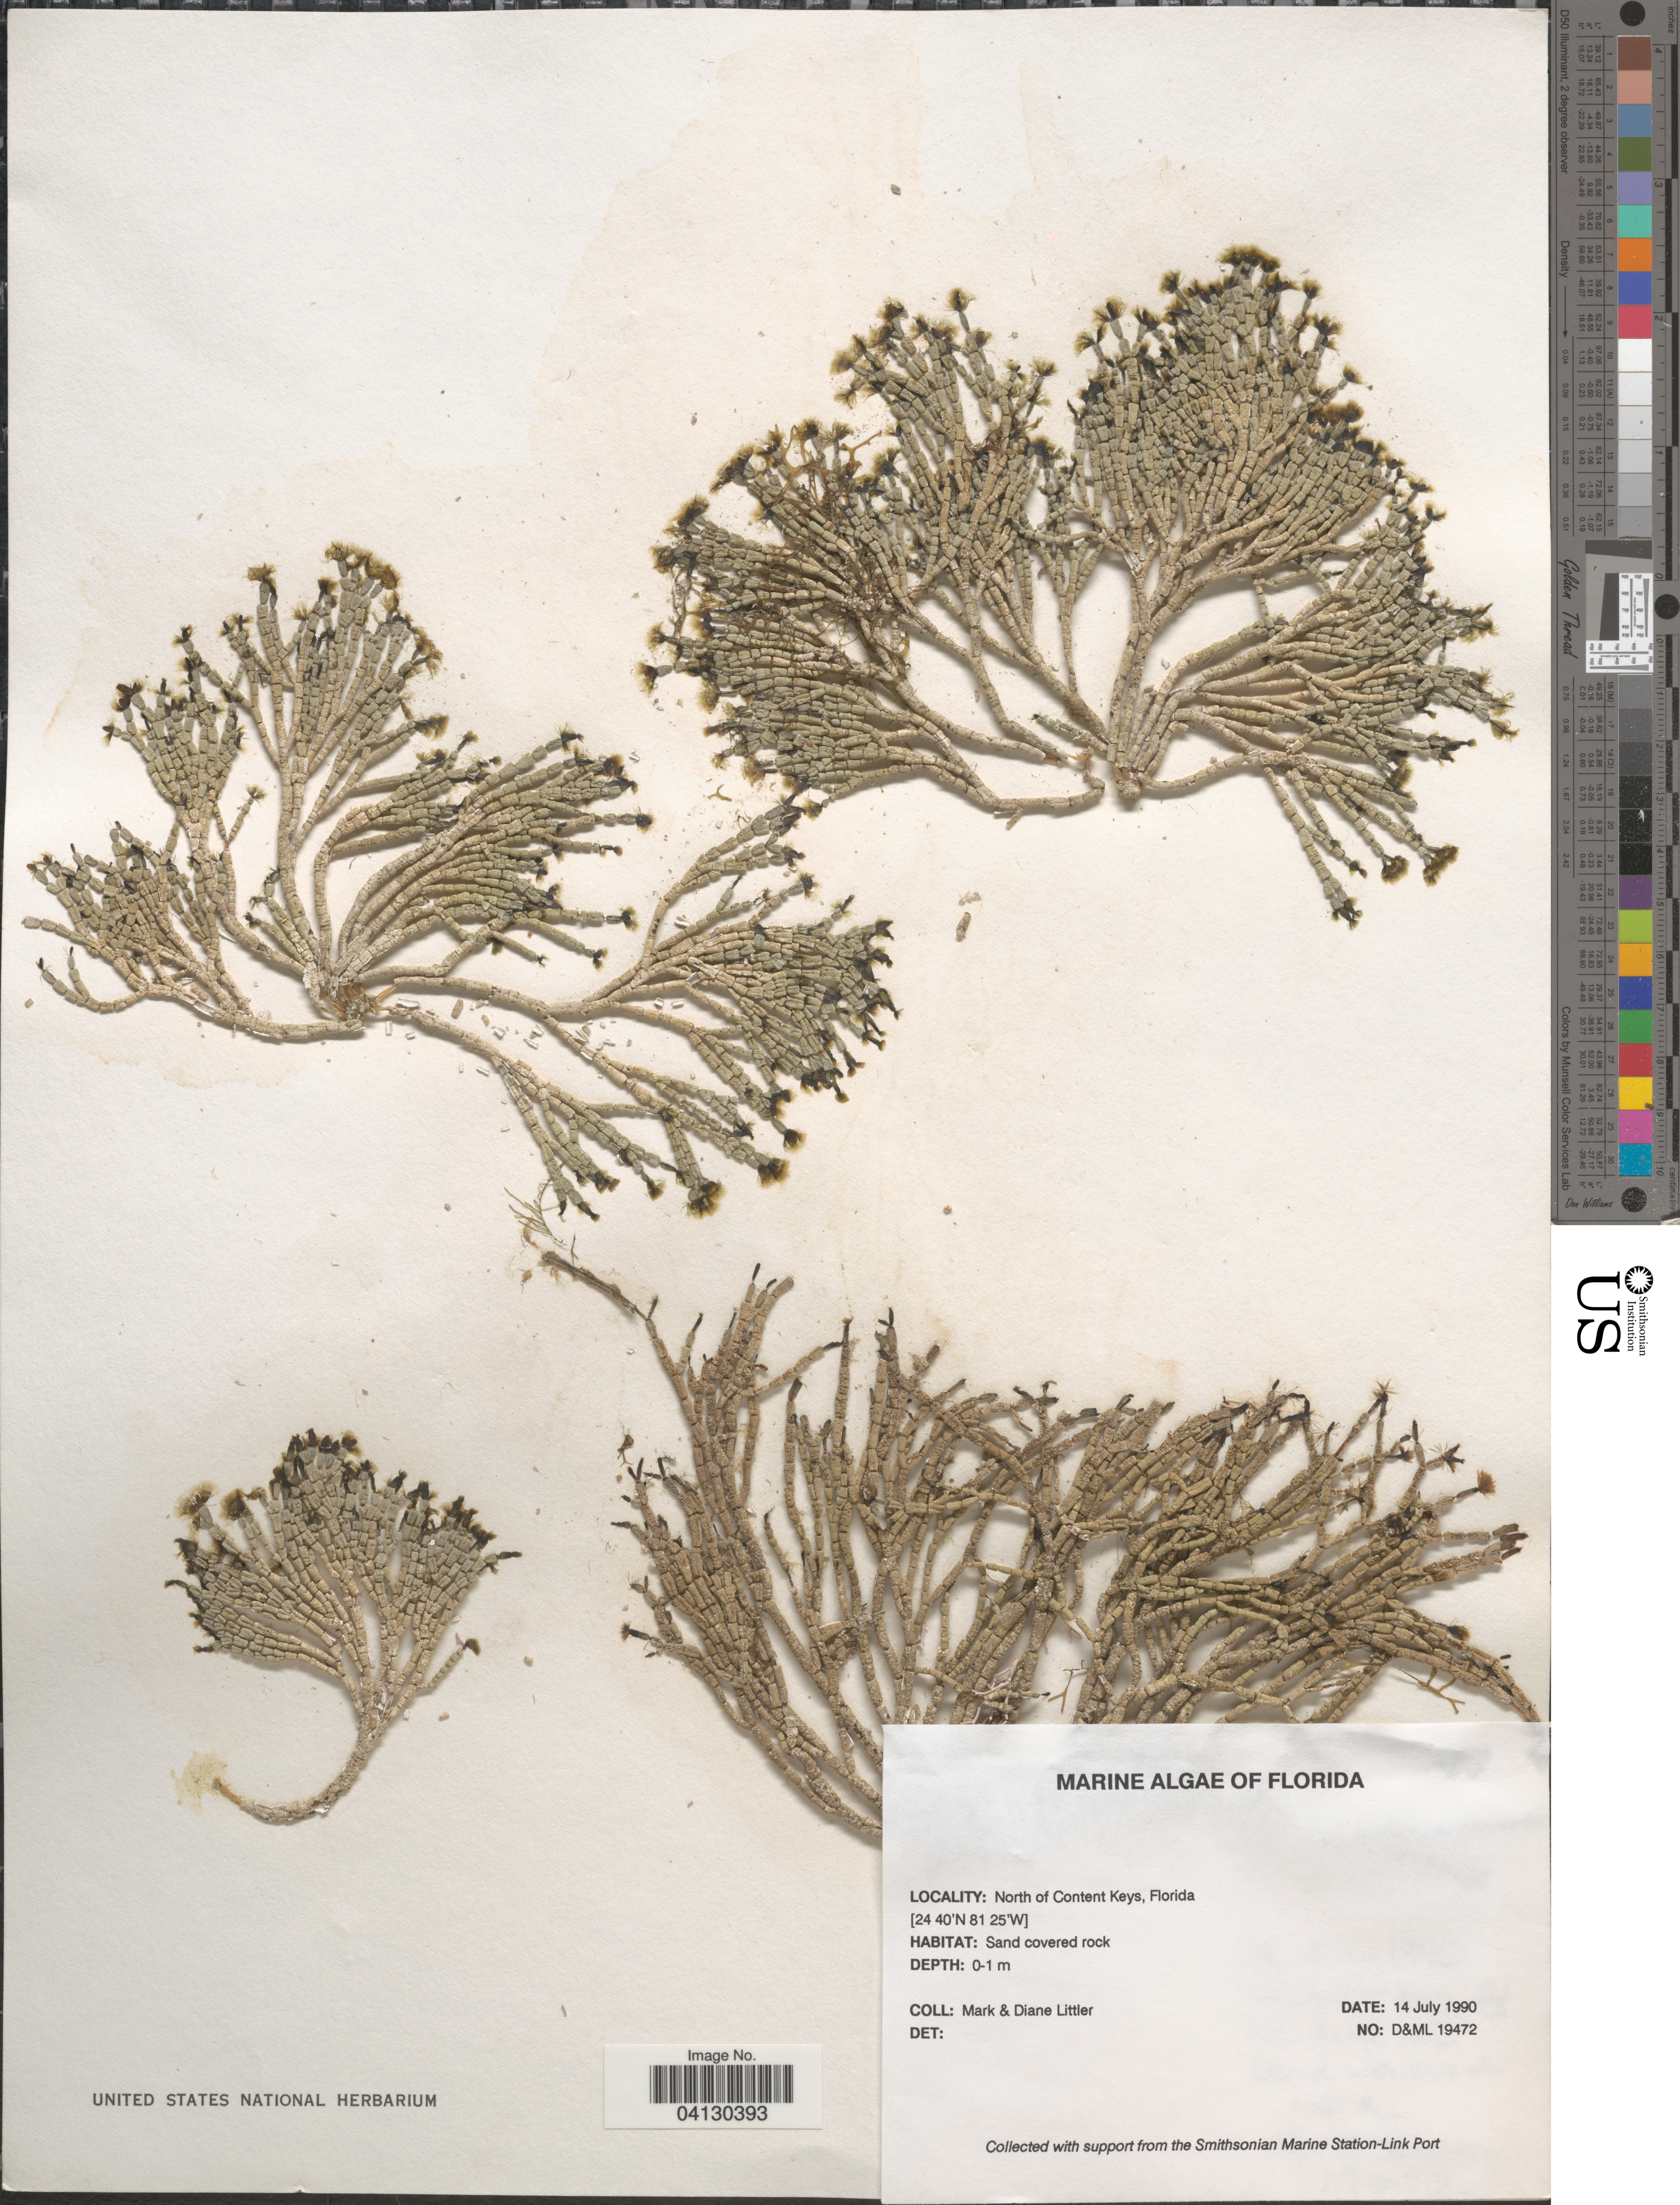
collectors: M. M. Littler & D. S. Littler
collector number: D&ML19472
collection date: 1990-07-14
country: United States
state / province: Florida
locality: North of Content Keys.